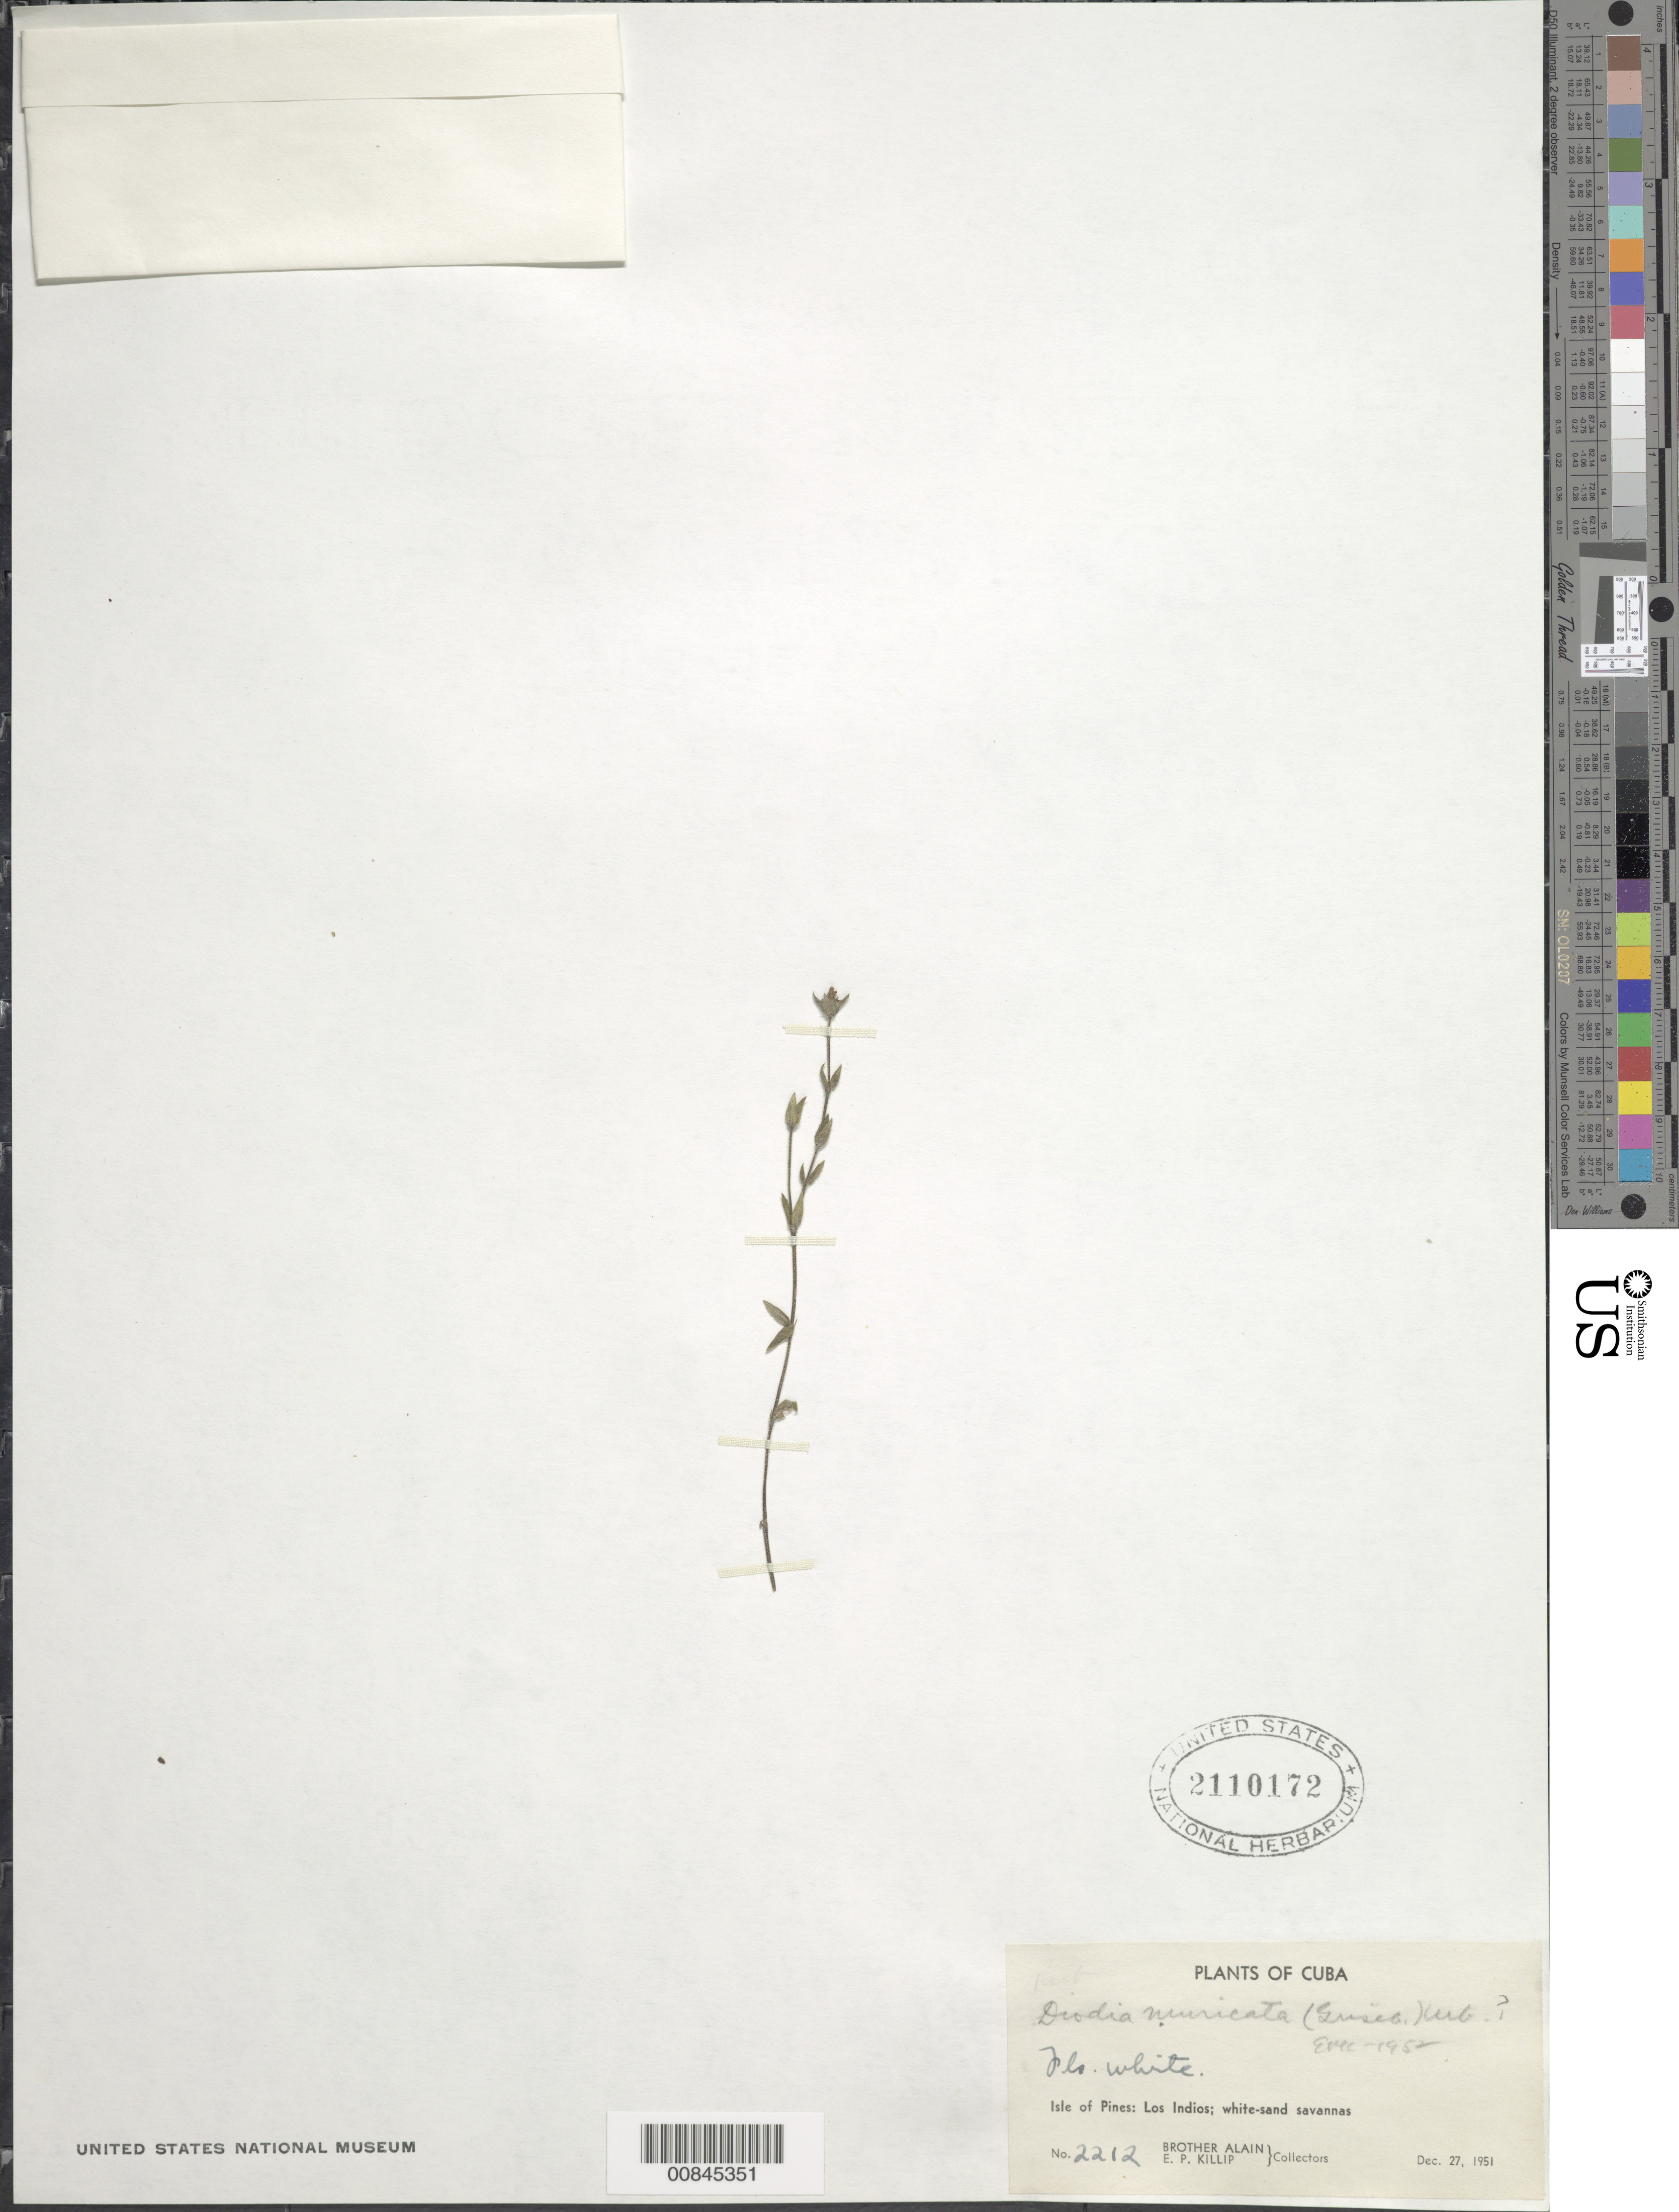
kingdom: Plantae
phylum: Tracheophyta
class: Magnoliopsida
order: Gentianales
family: Rubiaceae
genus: Richardia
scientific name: Richardia arenicola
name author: (Britton & P. Wilson) W.H. Lewis & R.L. Oliv.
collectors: A. H. Liogier & E. P. Killip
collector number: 2212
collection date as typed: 27 Dec 1951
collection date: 1951-12-27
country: Cuba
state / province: Isla de La Juventud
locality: Los Indios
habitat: White-sand savannas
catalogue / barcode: US 2110172